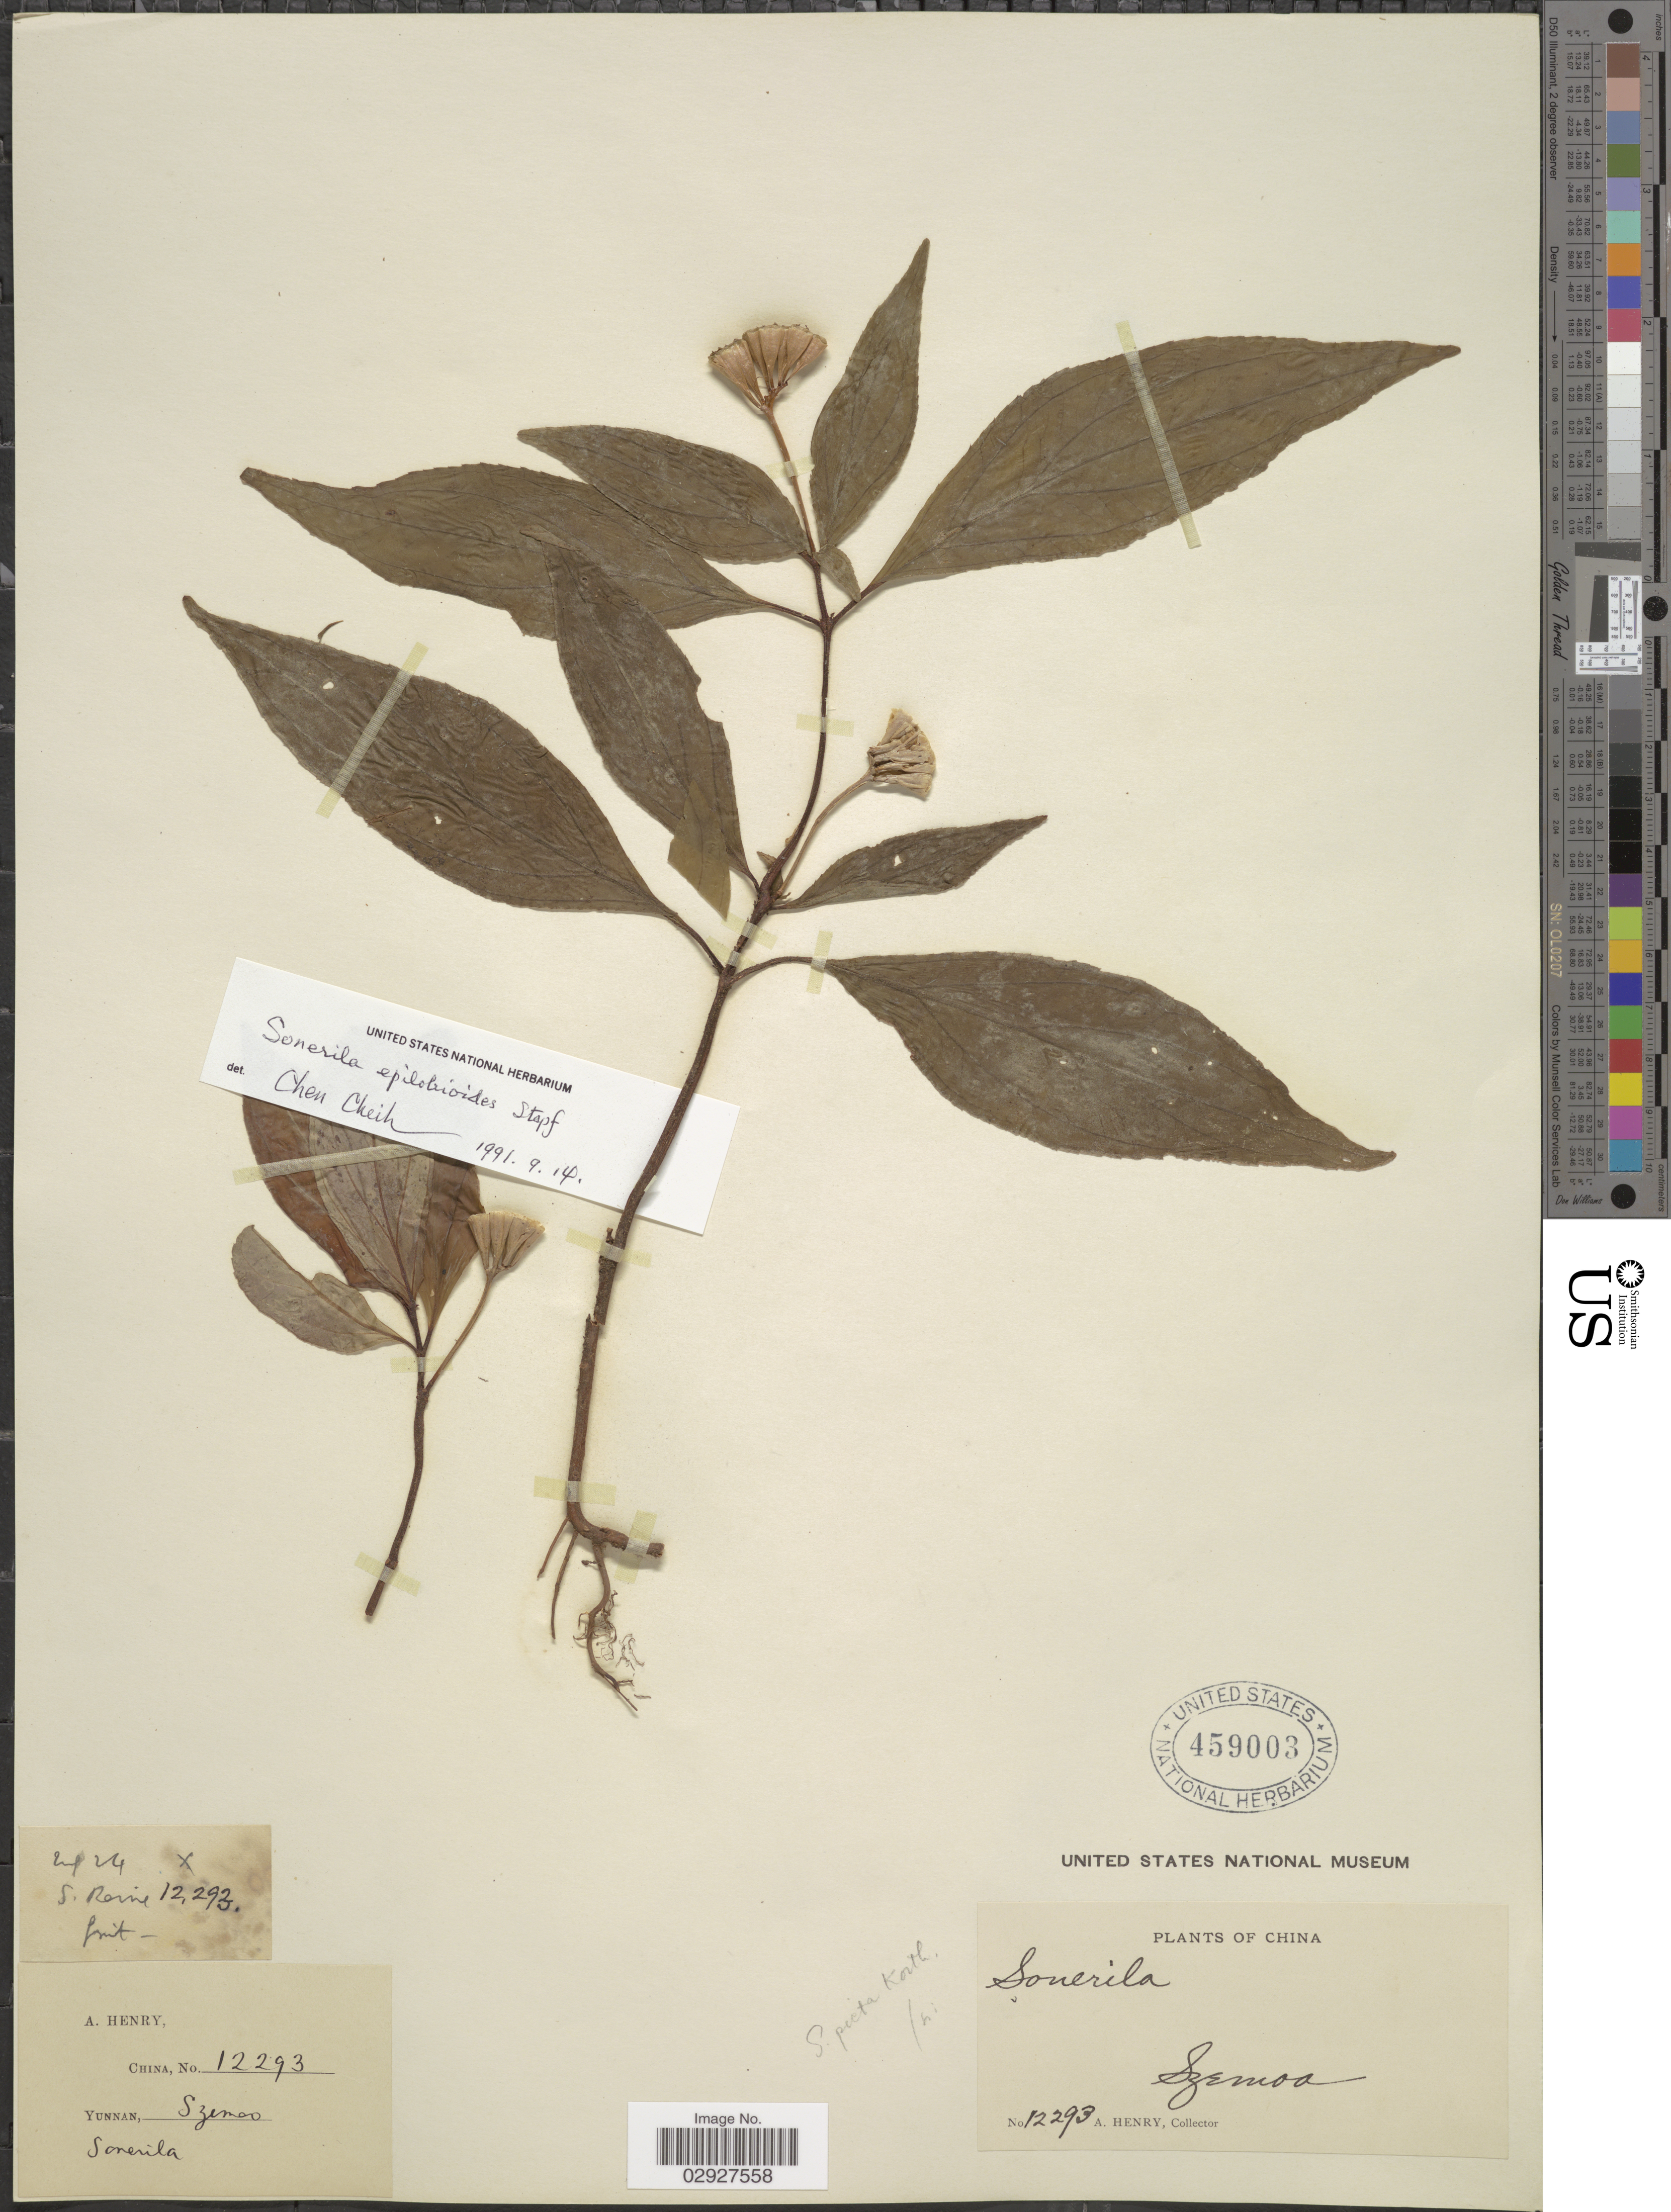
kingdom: Plantae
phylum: Tracheophyta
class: Magnoliopsida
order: Myrtales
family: Melastomataceae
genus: Sonerila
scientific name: Sonerila epilobioides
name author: Stapf & King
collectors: A. Henry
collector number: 12293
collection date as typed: Transcribed d/m/y: /7/24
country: China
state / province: Yunnan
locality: S. Reine. Szemoa.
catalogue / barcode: US 459003